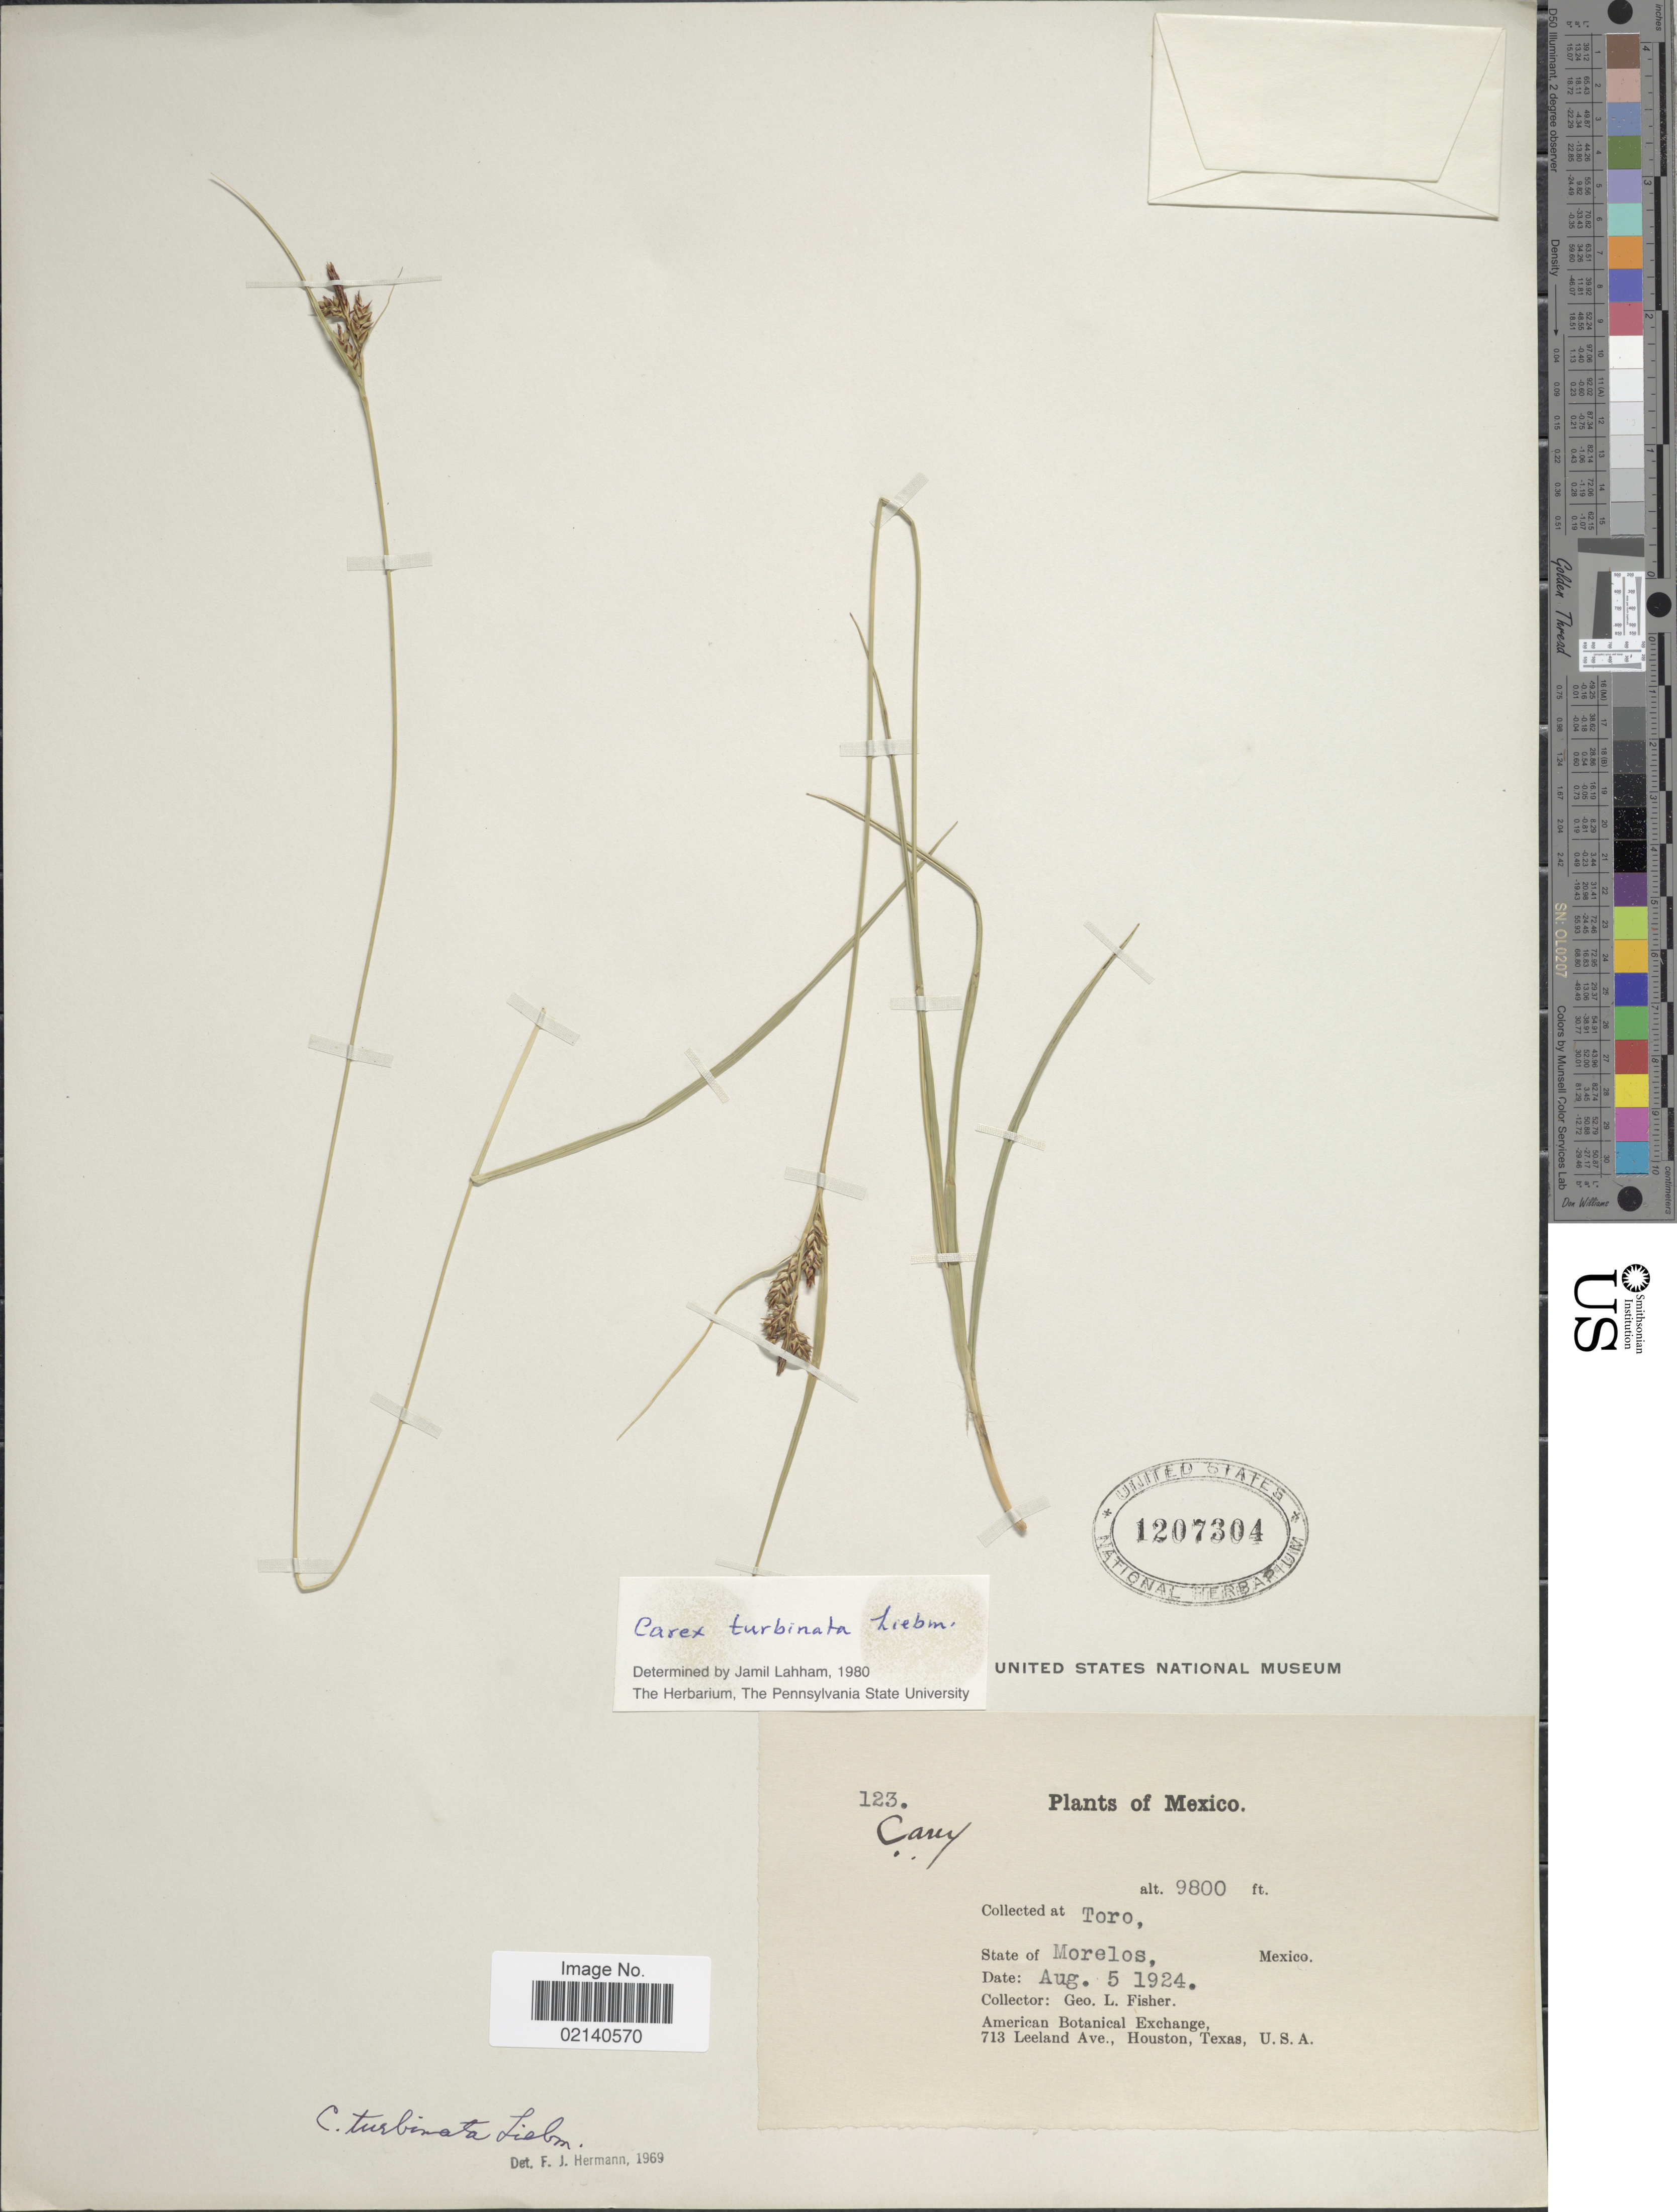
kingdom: Plantae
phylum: Tracheophyta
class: Liliopsida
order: Poales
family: Cyperaceae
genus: Carex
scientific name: Carex turbinata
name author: Liebm.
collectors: G. L. Fisher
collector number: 123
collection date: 1924-08-05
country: Mexico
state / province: Morelos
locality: Toro, Mexico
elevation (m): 2987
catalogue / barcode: US 1207304